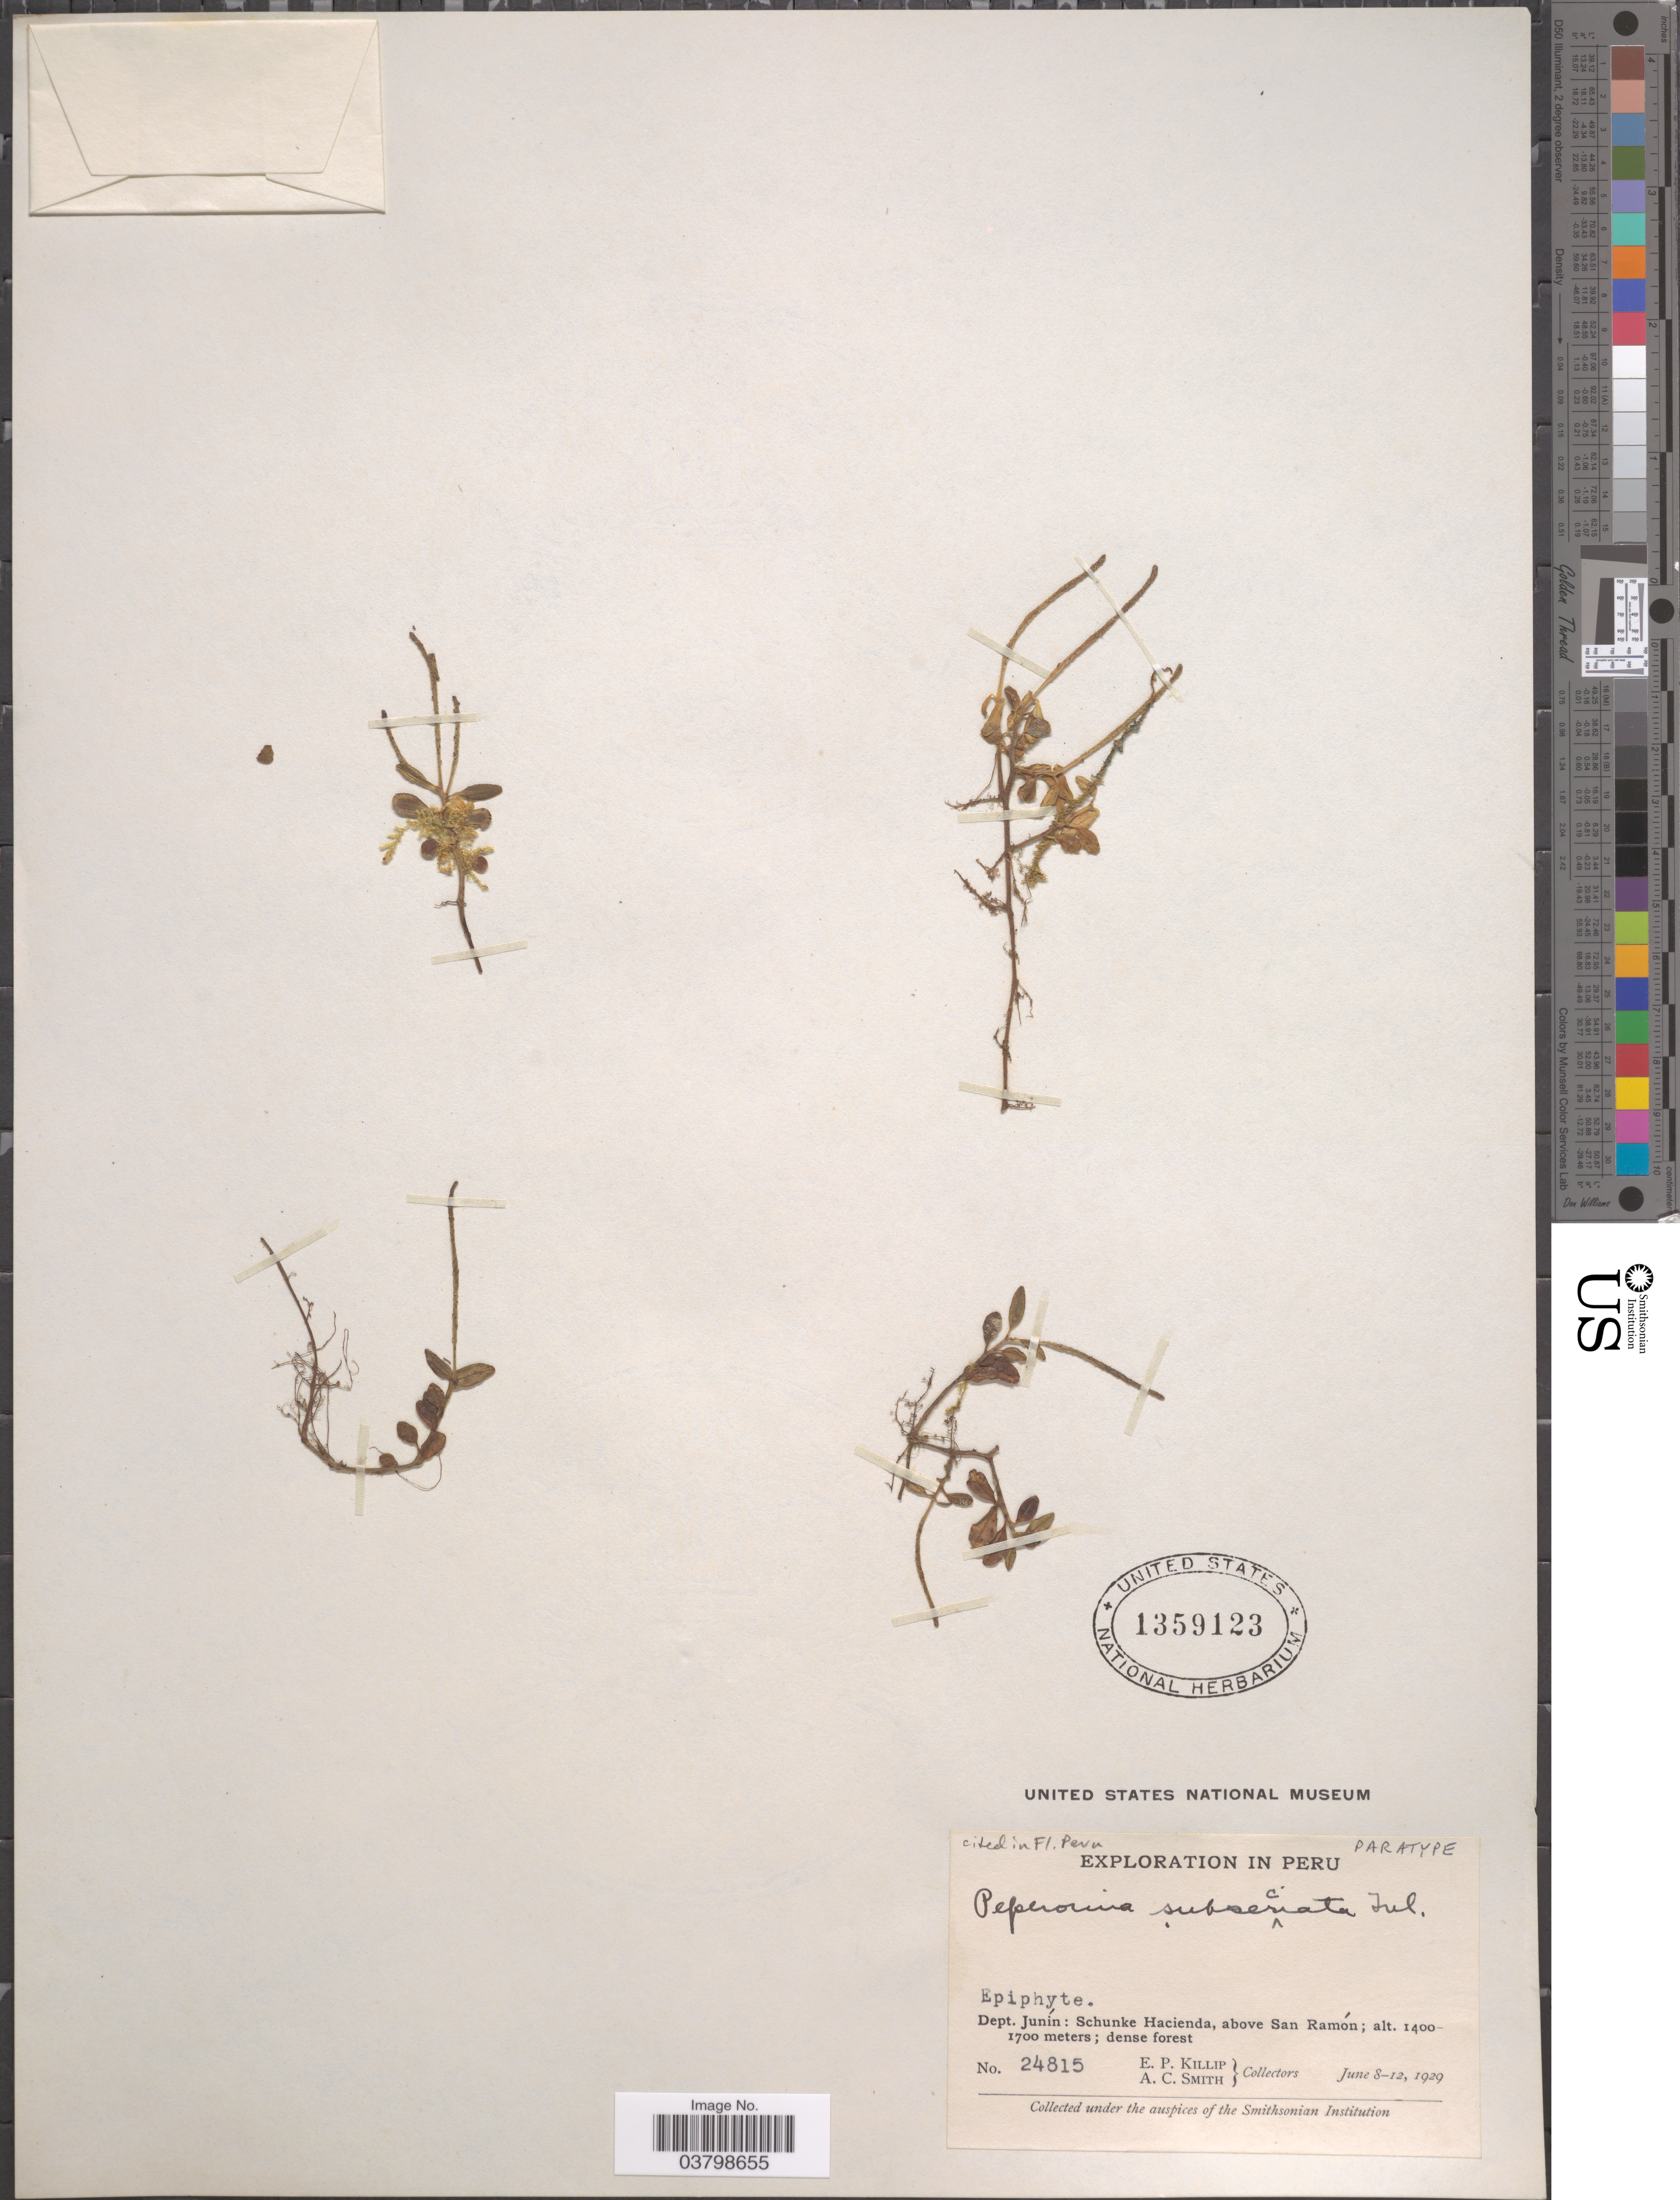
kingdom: Plantae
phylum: Tracheophyta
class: Magnoliopsida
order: Piperales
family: Piperaceae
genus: Peperomia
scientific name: Peperomia subsericata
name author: Trel.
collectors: E. P. Killip & A. C. Smith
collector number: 24815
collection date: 1929-06-08/1929-06-12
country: Peru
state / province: Junín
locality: Dept. Junín: Schunke Hacienda, above San Ramón.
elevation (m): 1400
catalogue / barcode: US 1359123